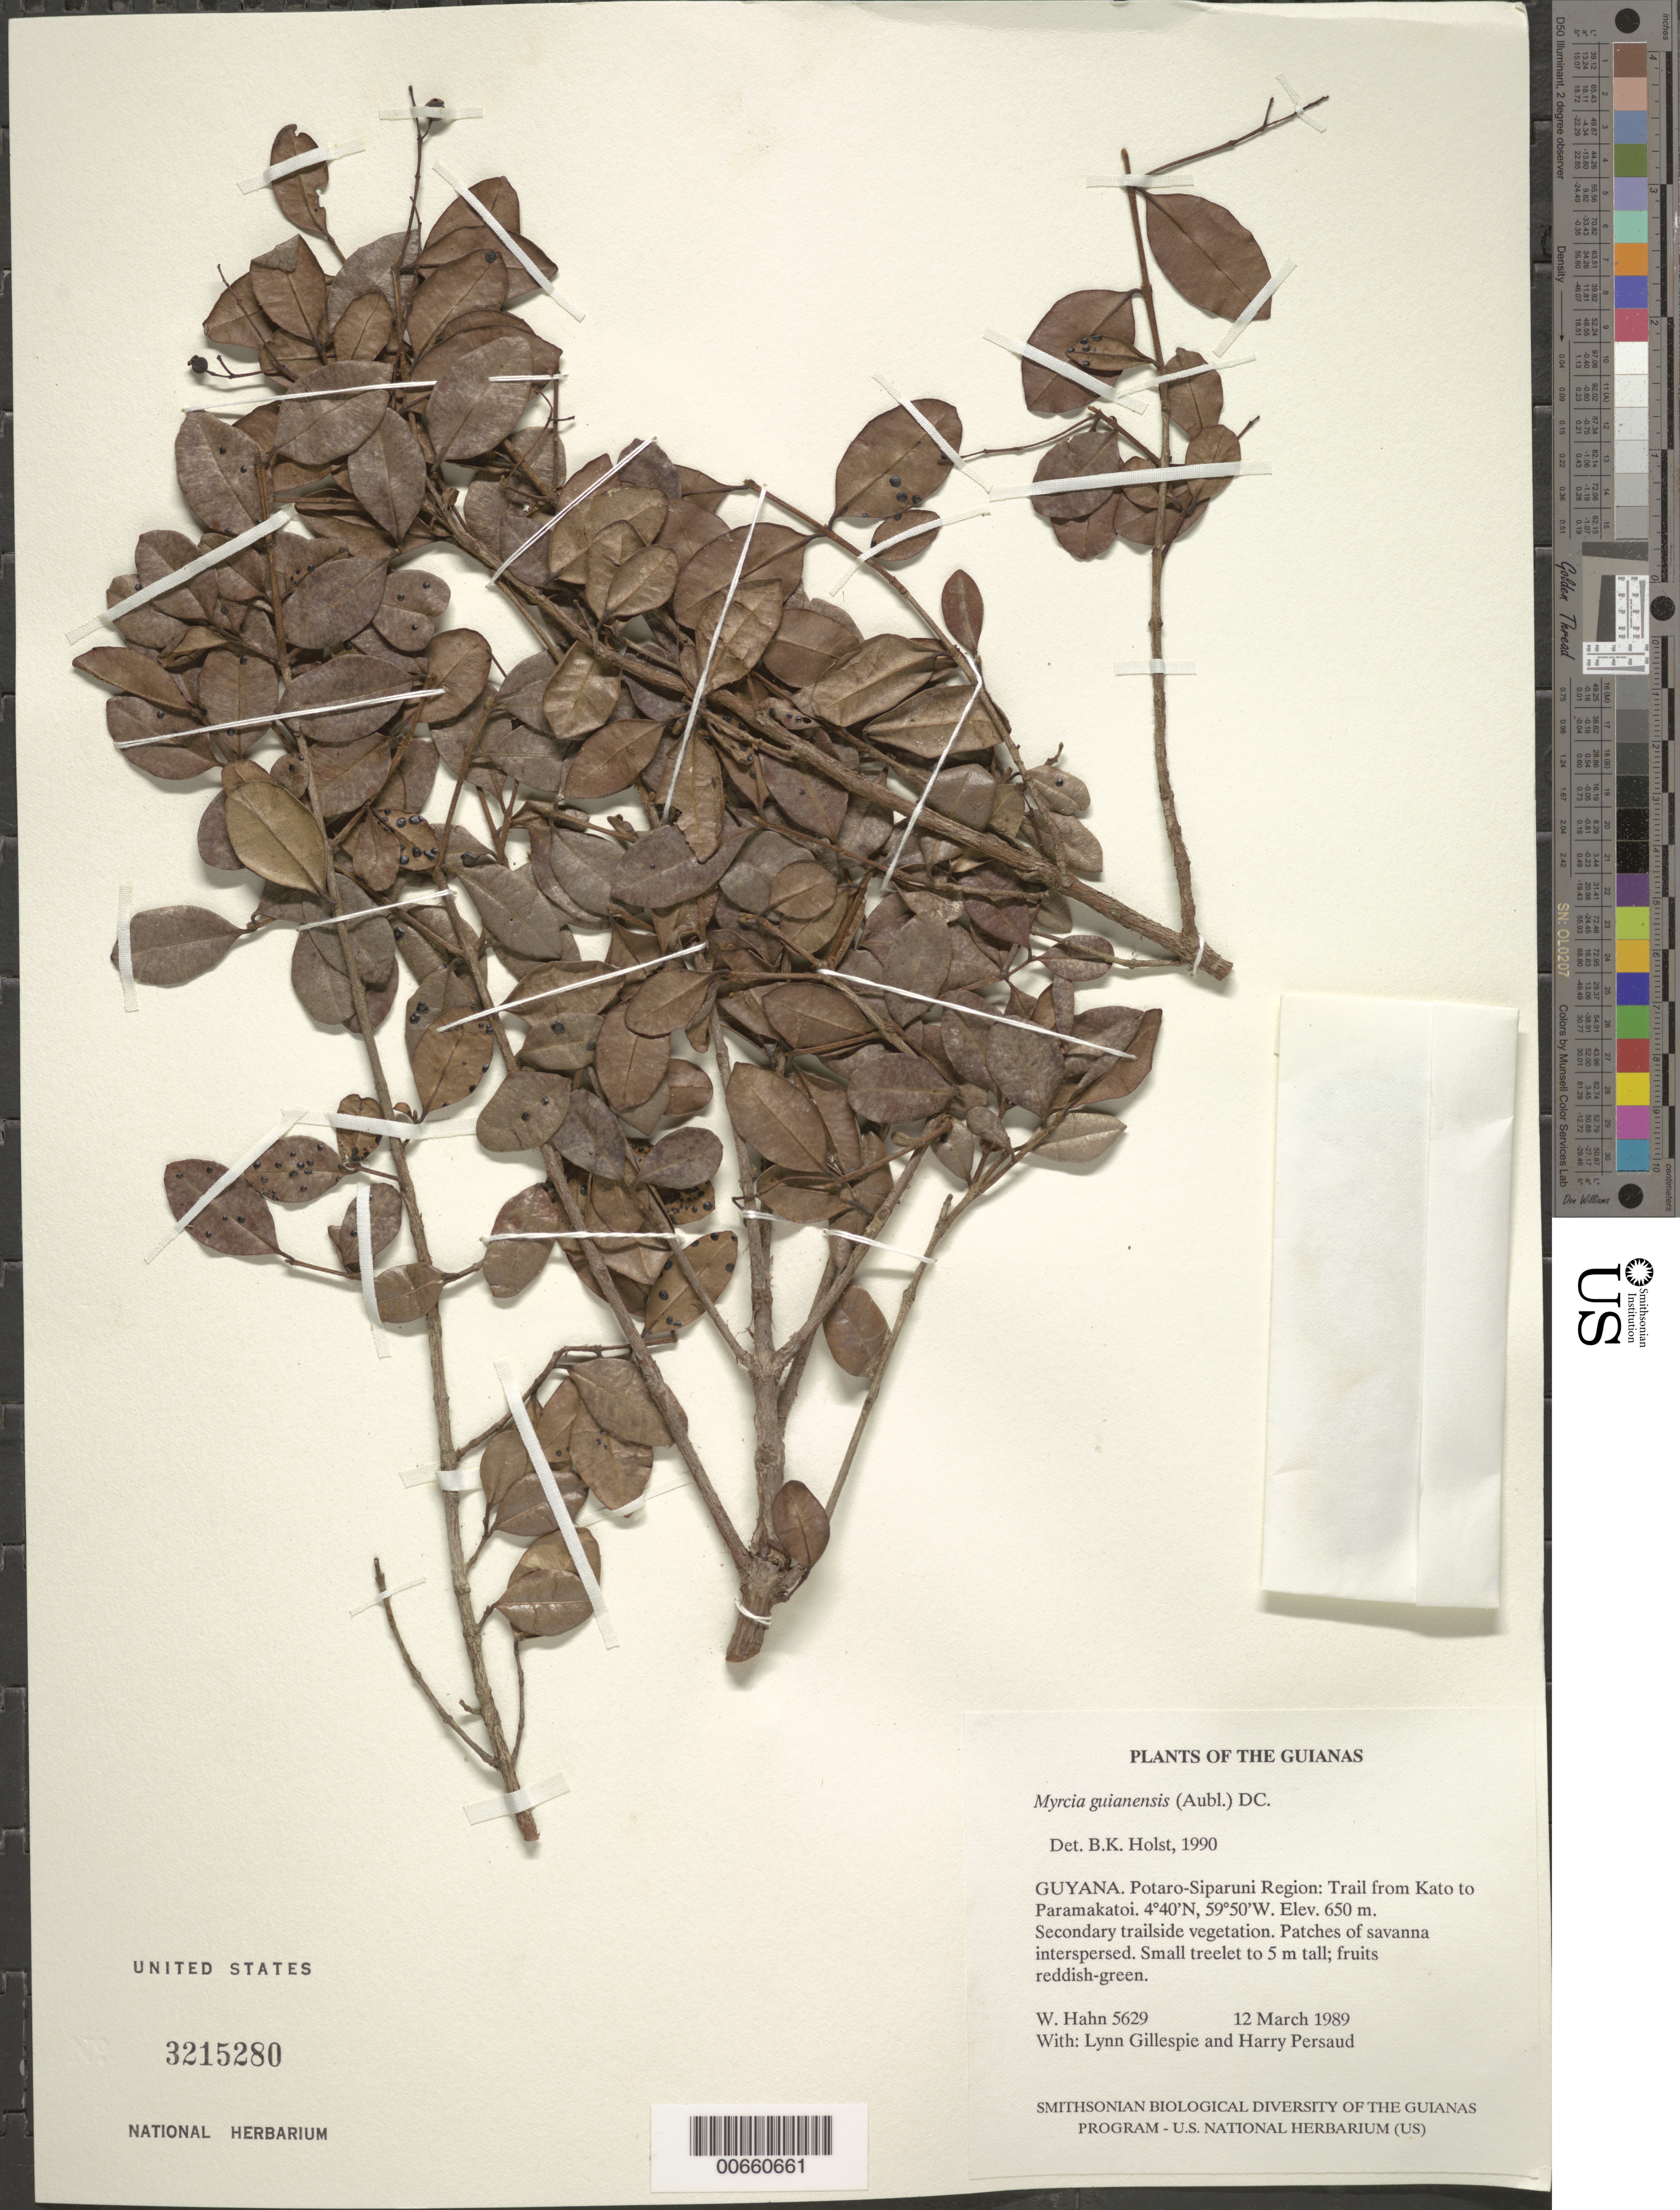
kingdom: Plantae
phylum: Tracheophyta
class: Magnoliopsida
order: Myrtales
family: Myrtaceae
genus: Myrcia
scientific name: Myrcia guianensis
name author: (Aubl.) DC.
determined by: Holst, Bruce K.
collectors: W. Hahn, L. J. Gillespie & H. Persaud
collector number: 5629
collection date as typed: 12 March 1989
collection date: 1989-03-12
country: Guyana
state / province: Potaro-Siparuni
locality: Trail from Kato to Paramakatoi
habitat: Secondary trailside vegetation. Patches of savanna interspersed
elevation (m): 650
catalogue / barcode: US 3215280